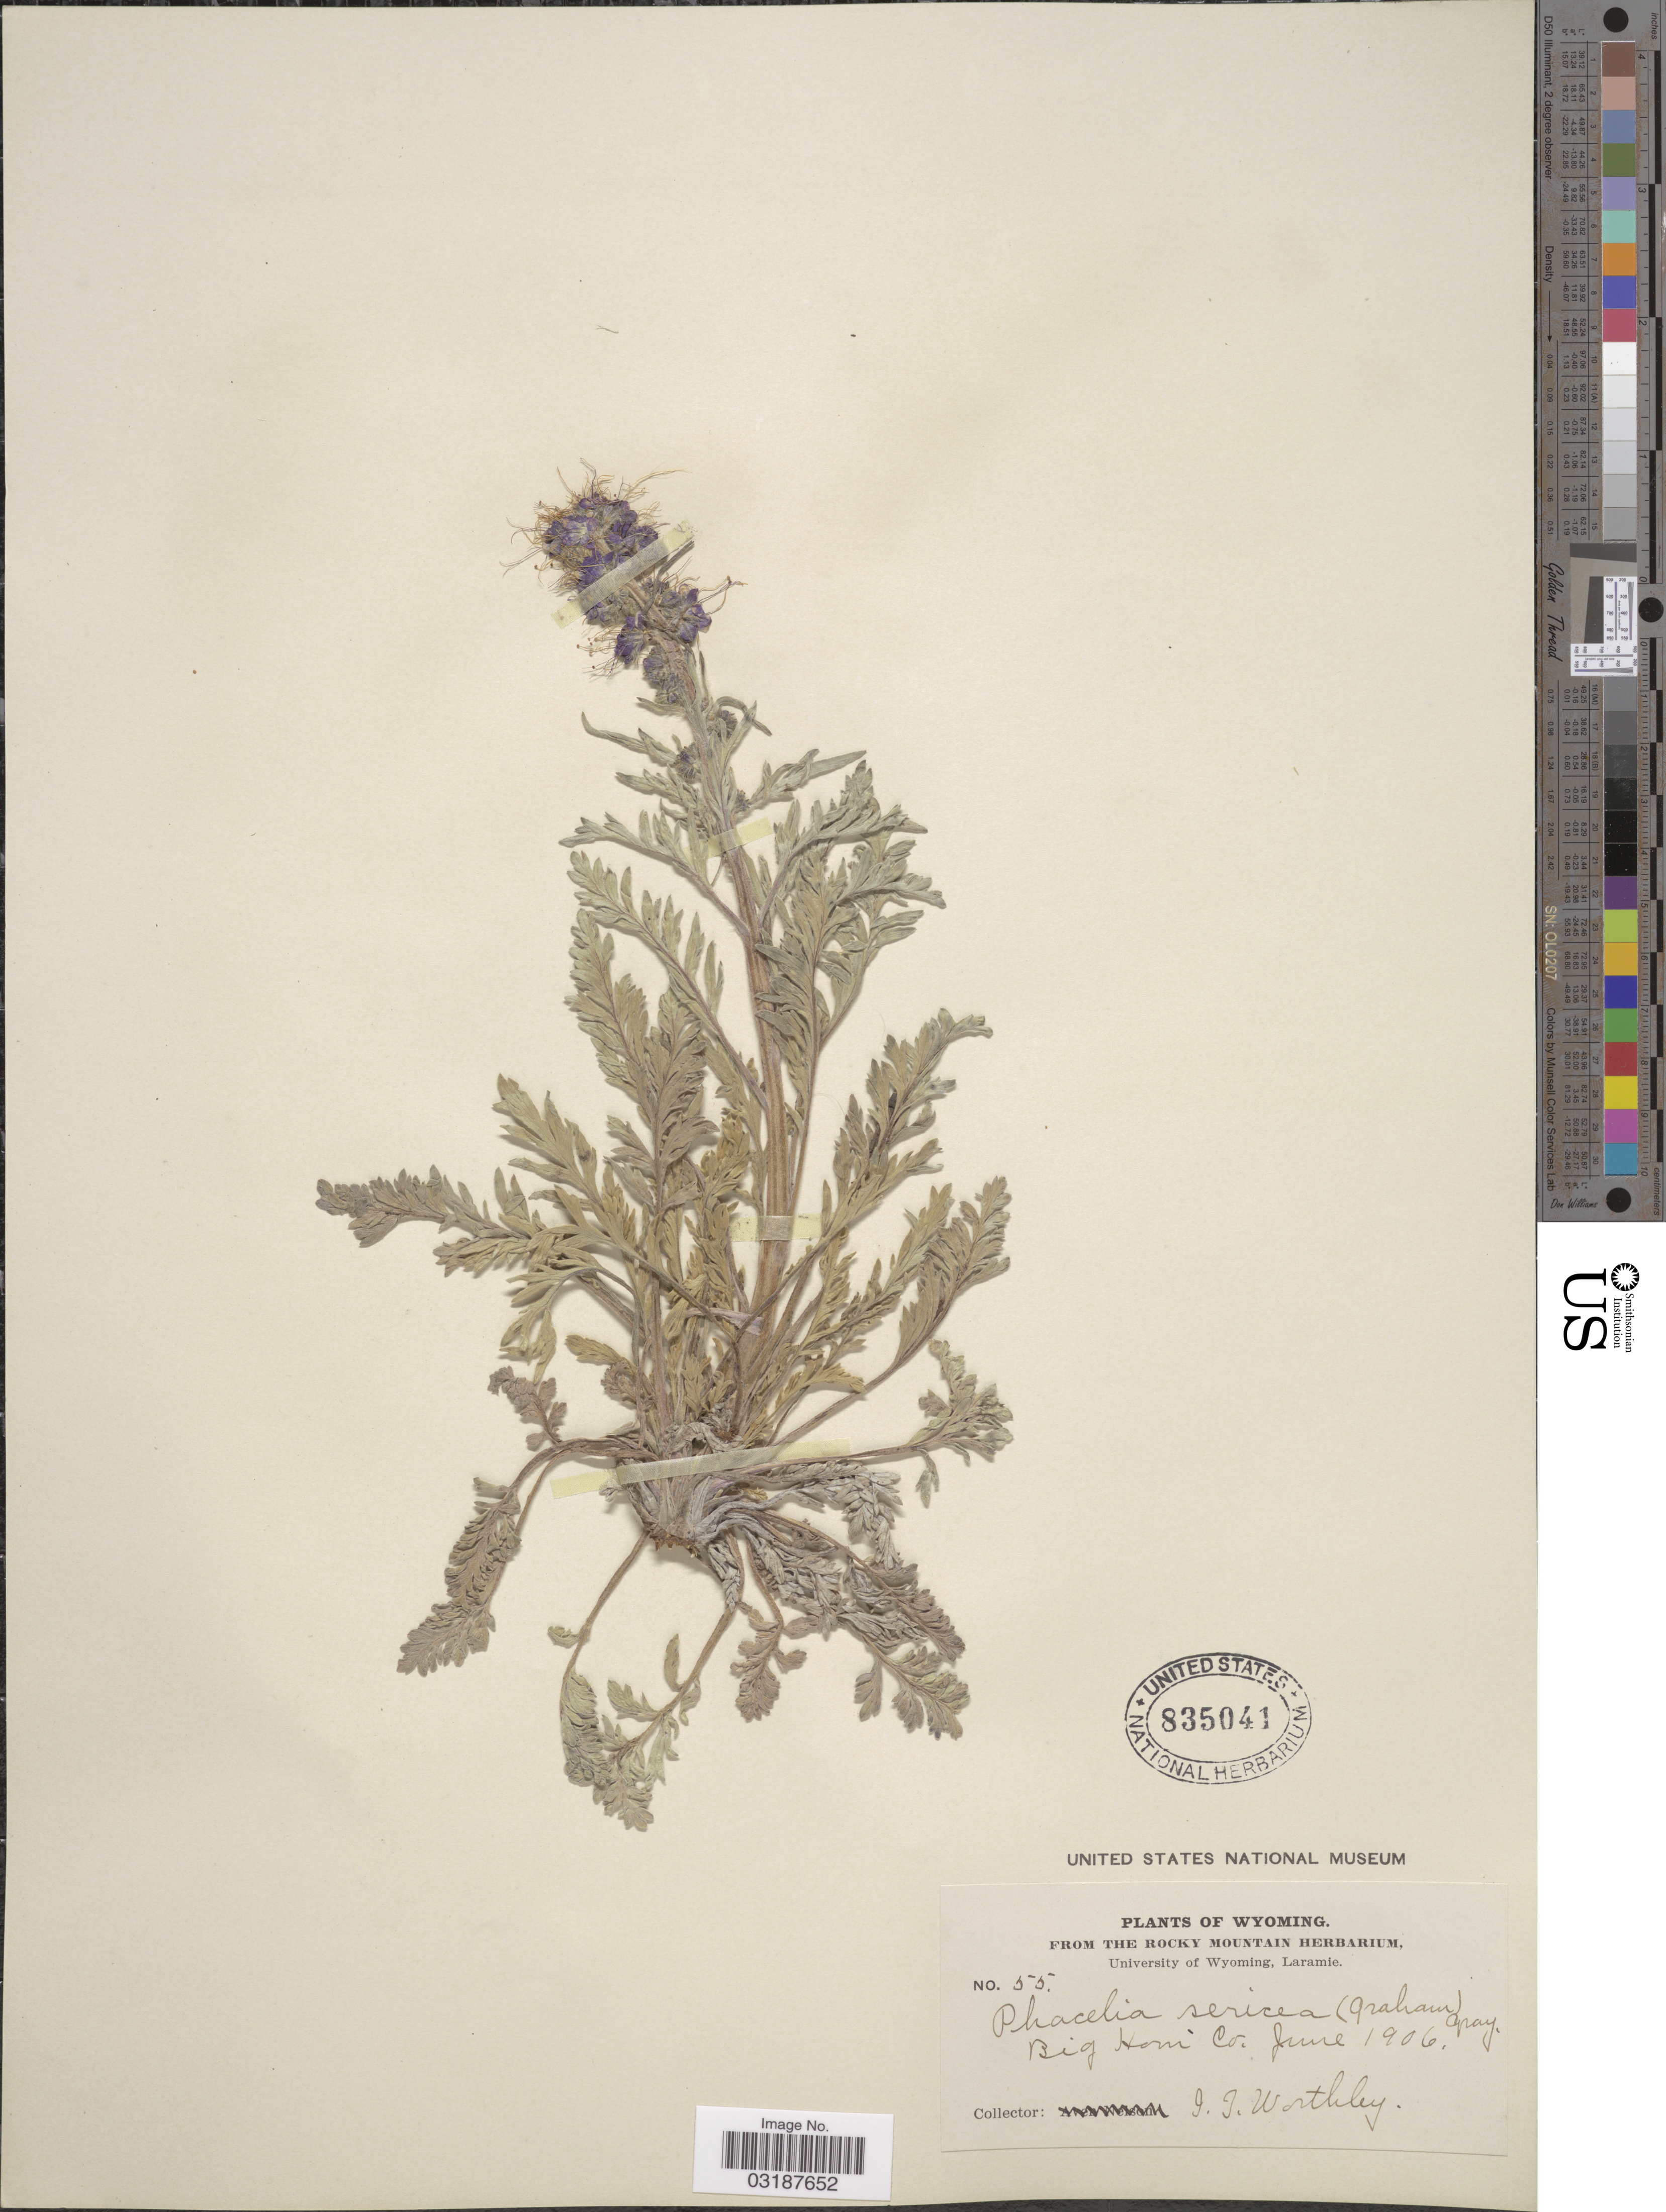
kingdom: Plantae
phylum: Tracheophyta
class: Magnoliopsida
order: Boraginales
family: Hydrophyllaceae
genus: Phacelia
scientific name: Phacelia sericea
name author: (Graham) A. Gray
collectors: I. Worthley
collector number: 55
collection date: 1906-06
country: United States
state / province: Wyoming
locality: Big Horn Co.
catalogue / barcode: US 835041